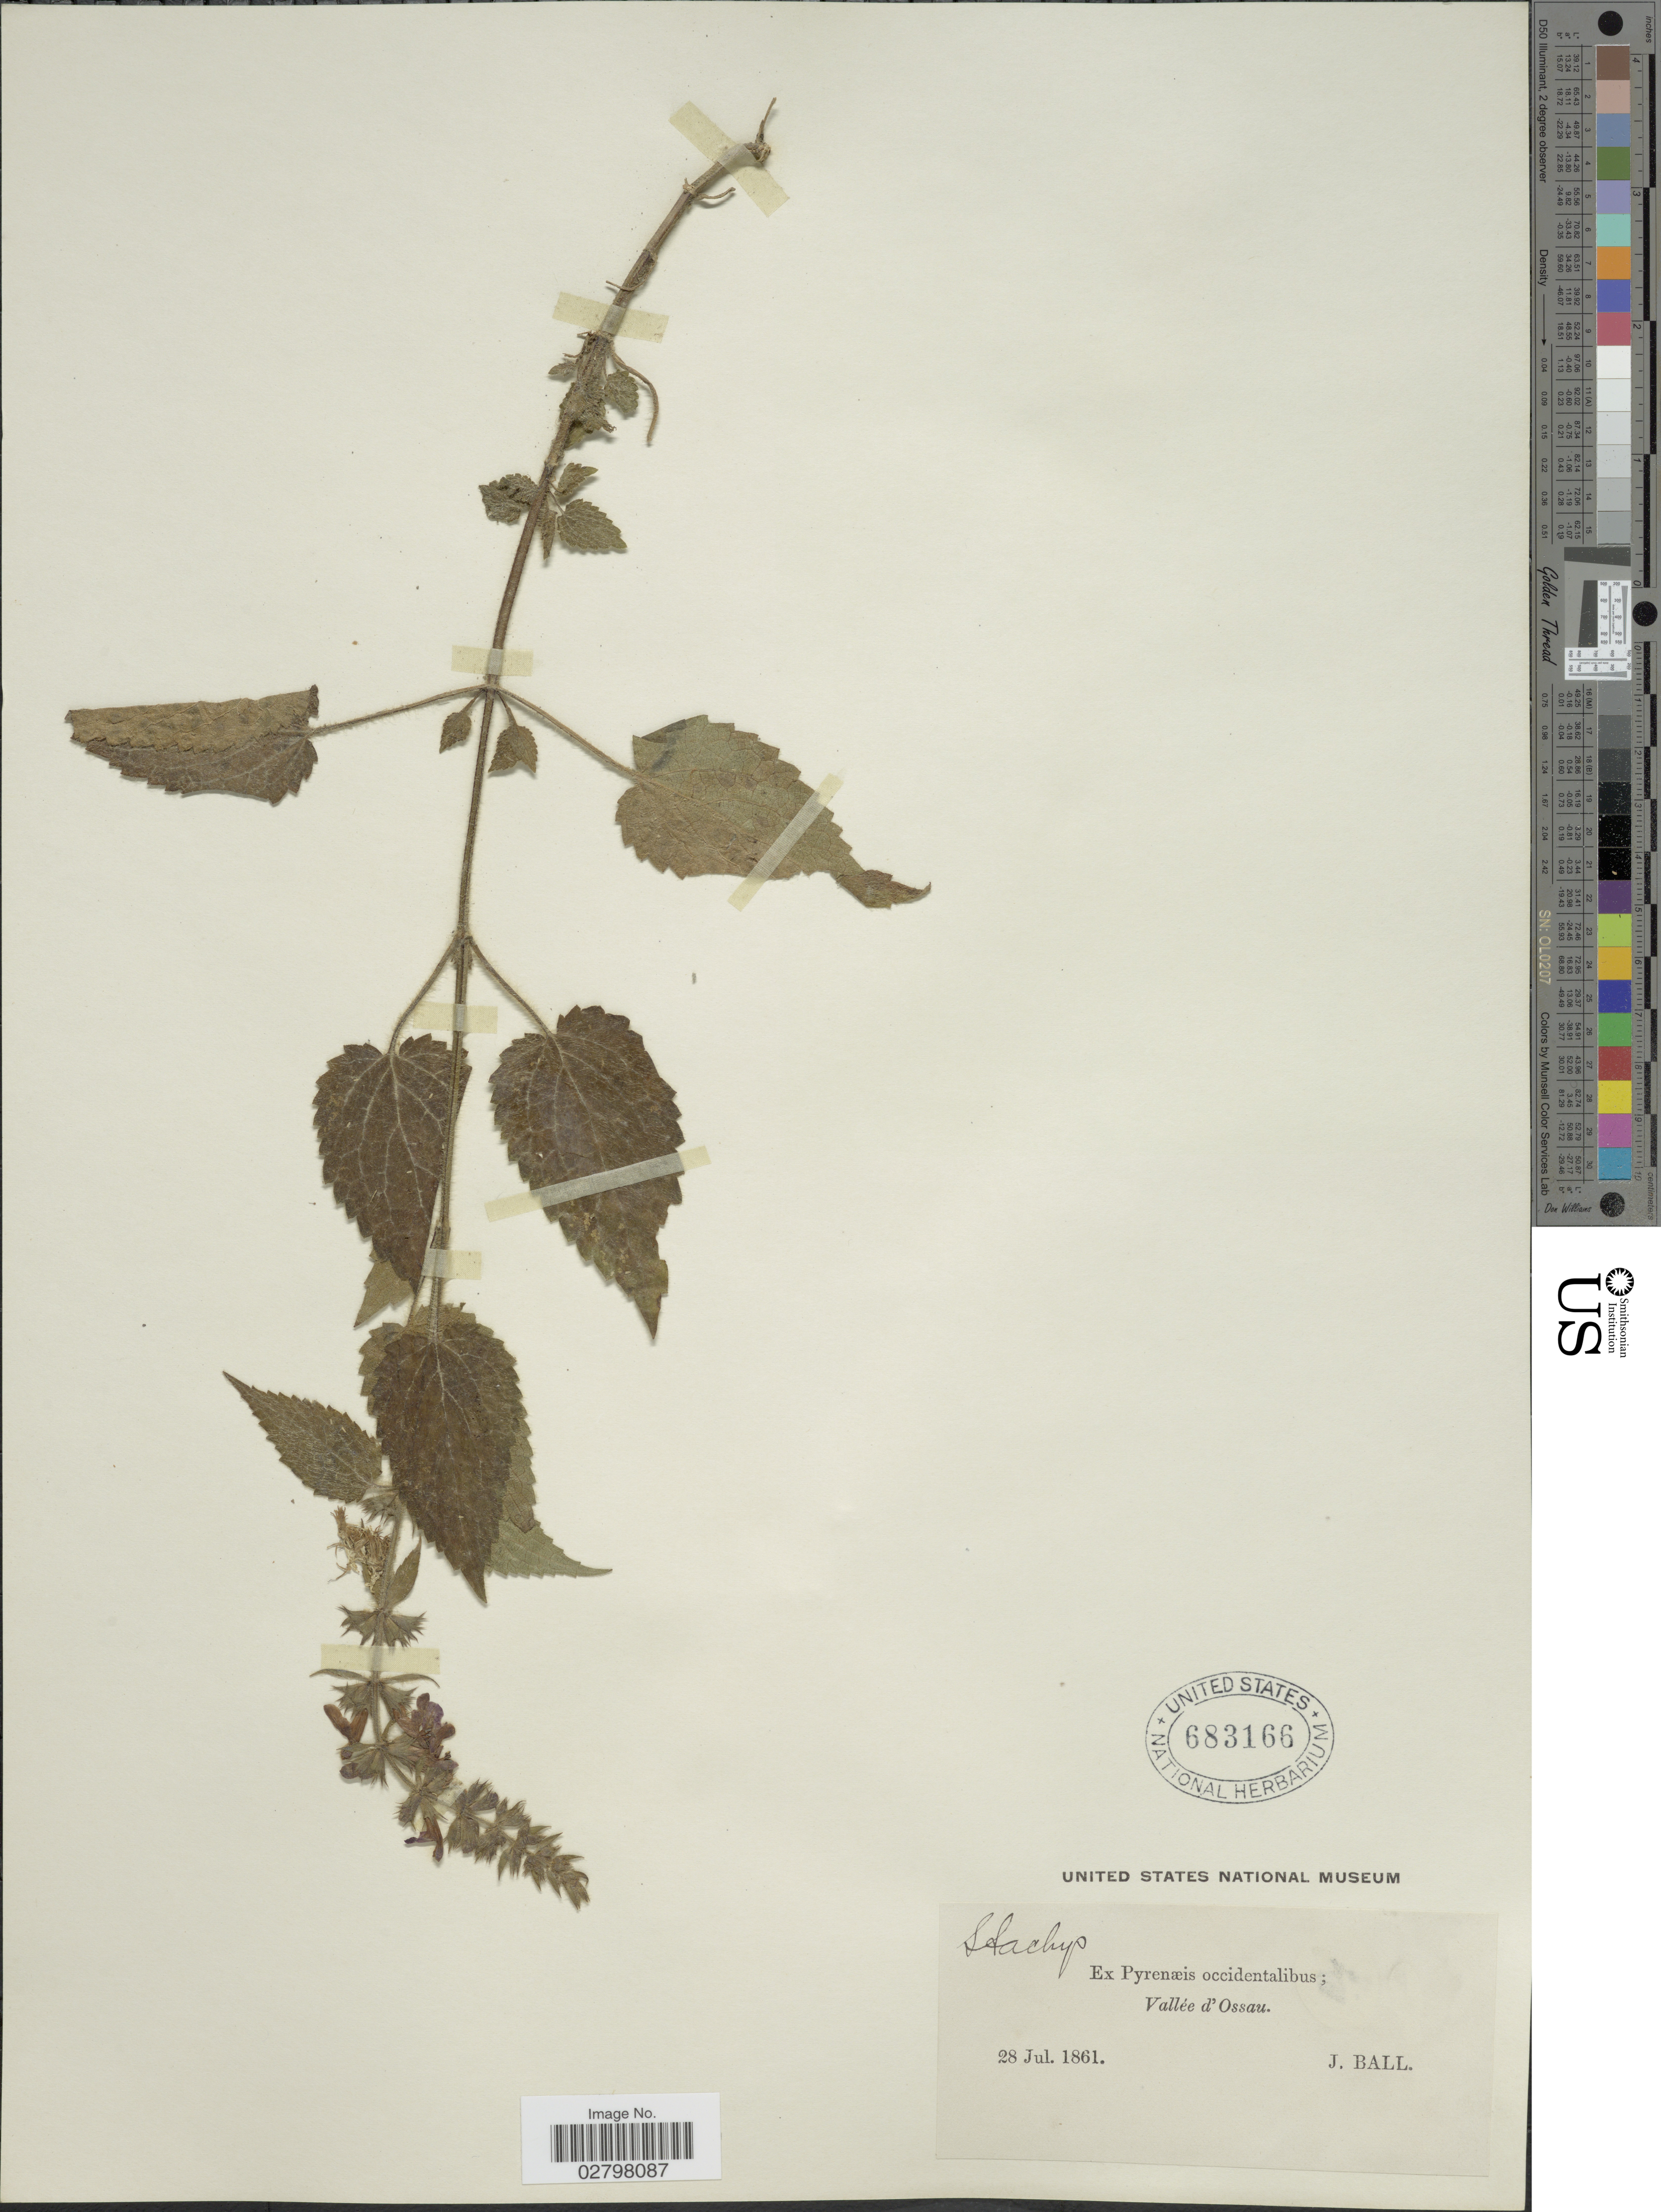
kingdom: Plantae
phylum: Tracheophyta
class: Magnoliopsida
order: Lamiales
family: Lamiaceae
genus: Stachys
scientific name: Stachys sp.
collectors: J. Ball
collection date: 1861-07-28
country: France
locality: Ex Pyrenæis occidentalibus; Vallée d'Ossau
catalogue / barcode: US 683166